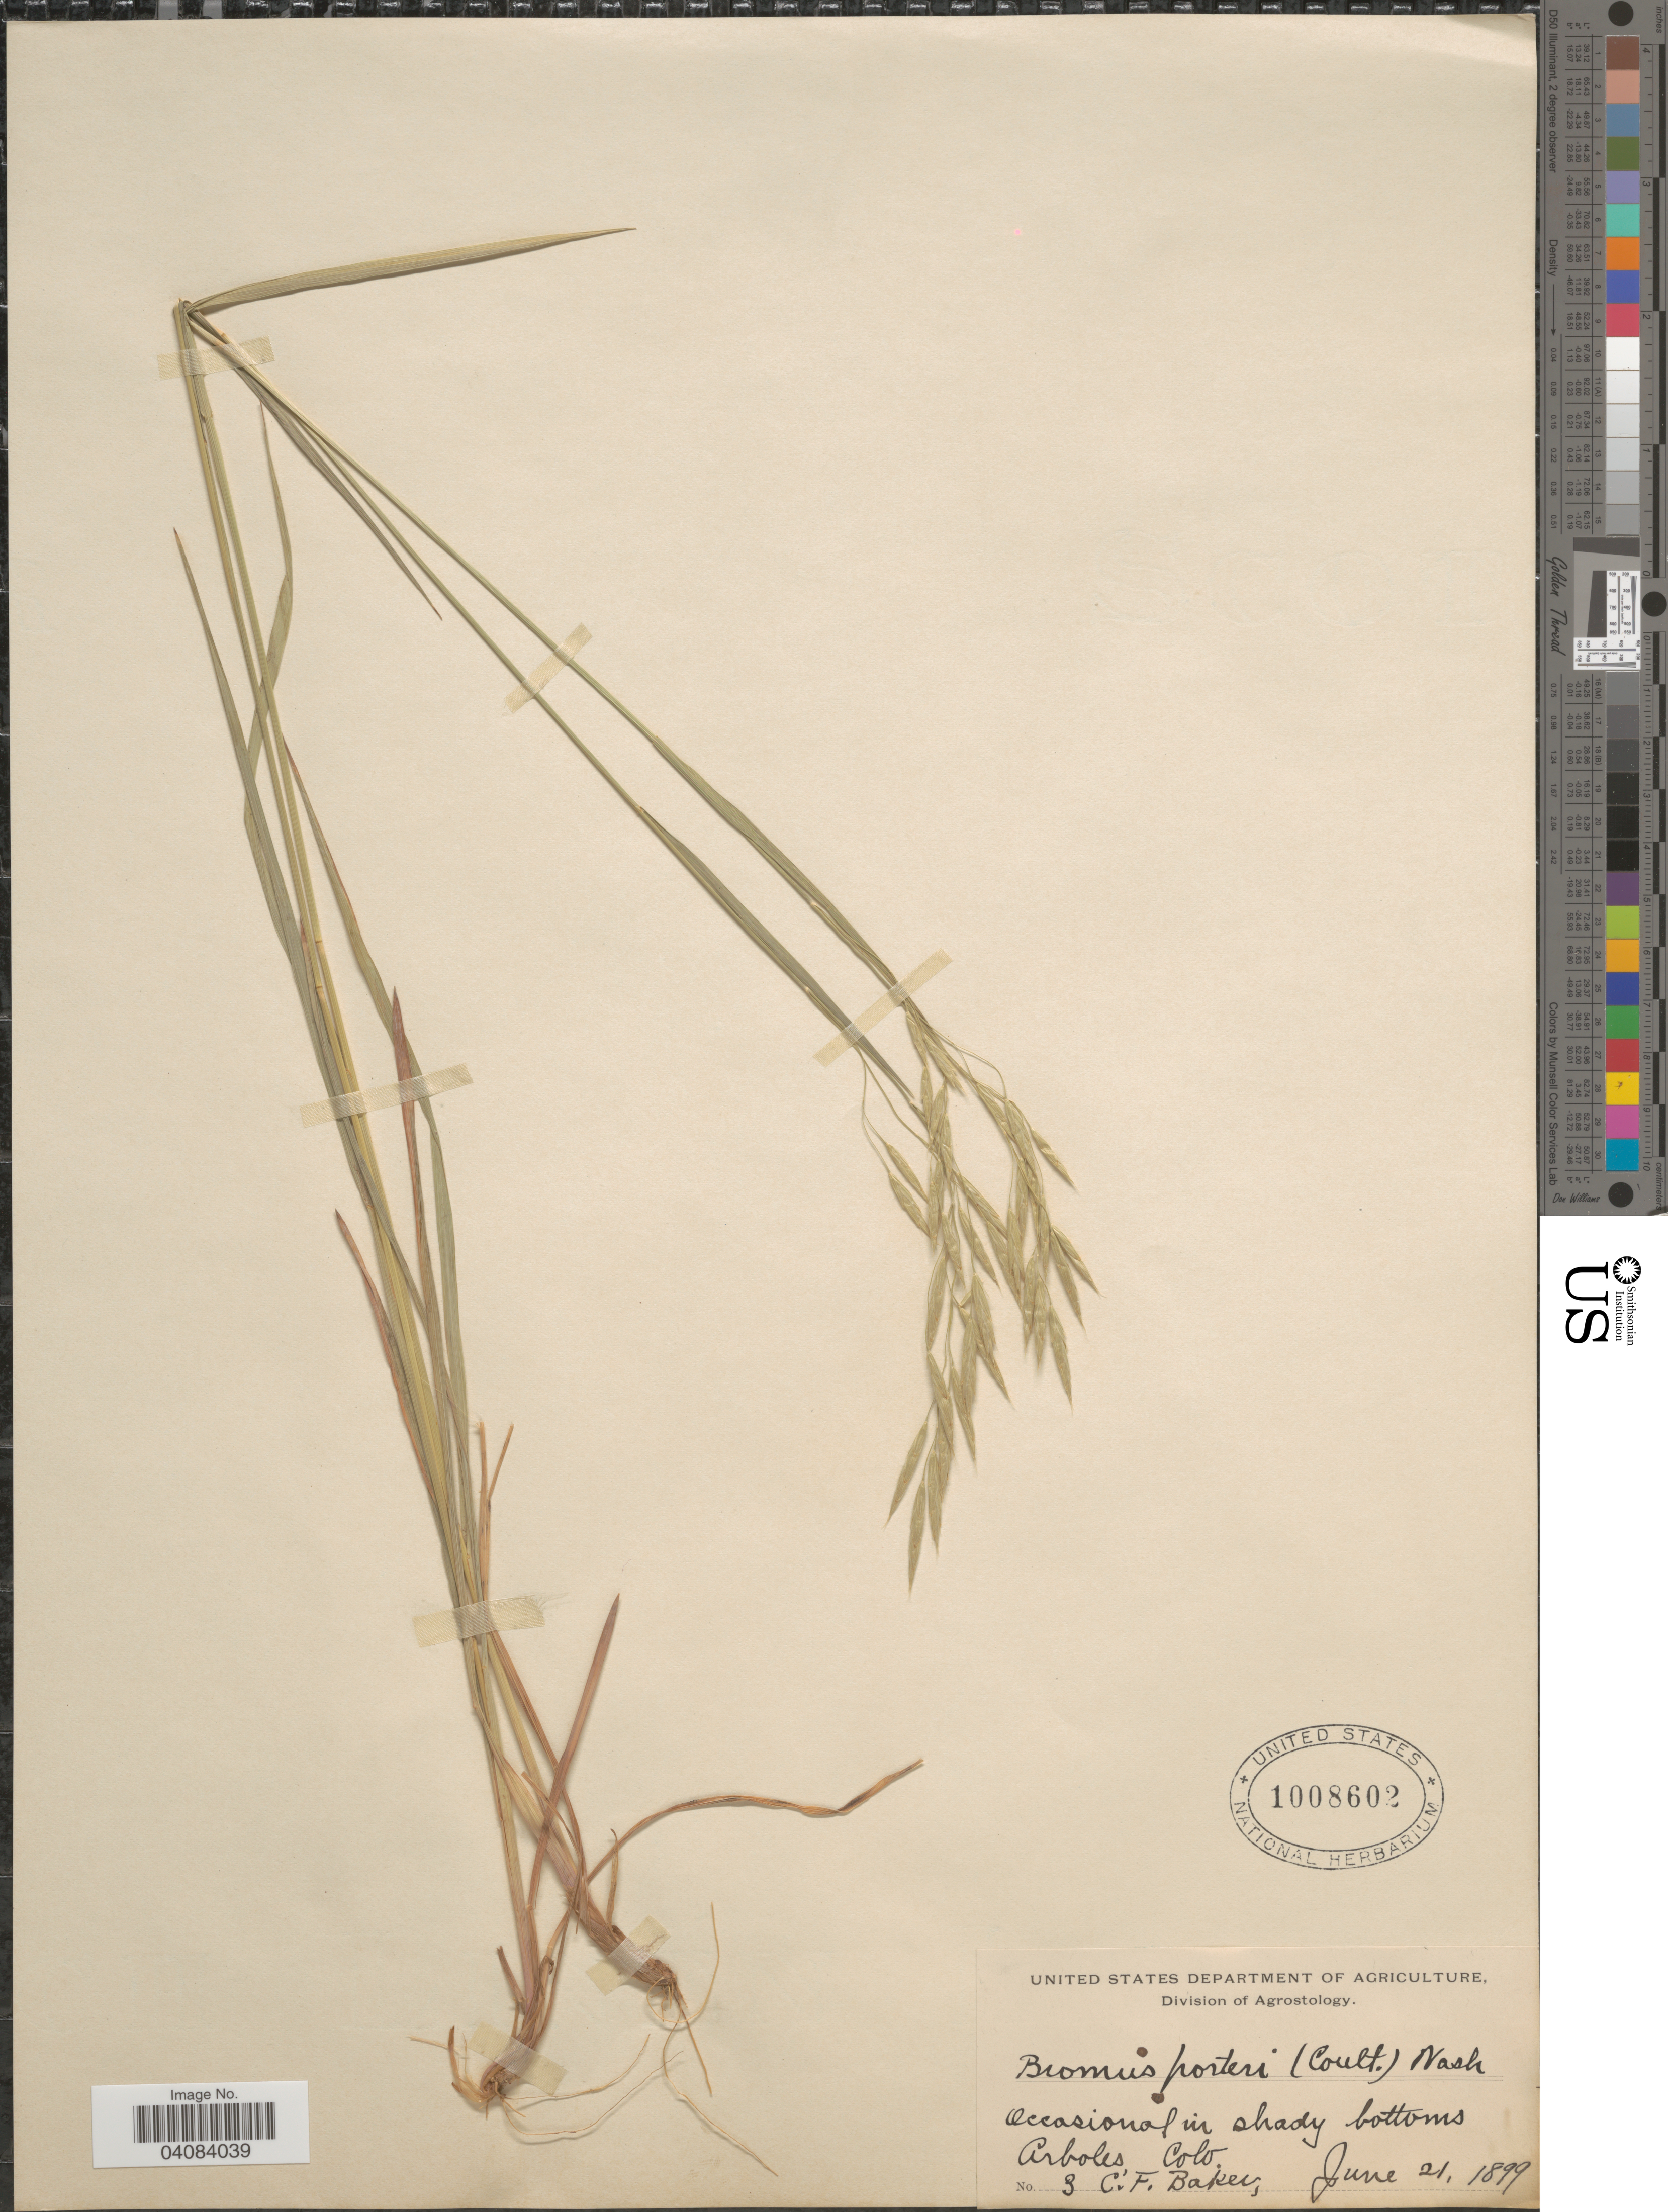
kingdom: Plantae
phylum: Tracheophyta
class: Liliopsida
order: Poales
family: Poaceae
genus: Bromus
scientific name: Bromus porteri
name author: (J.M. Coult.) Nash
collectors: C. F. Baker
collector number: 3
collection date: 1899-06-21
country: United States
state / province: Colorado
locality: Occasional in shady bottoms. Arboles.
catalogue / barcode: US 1008602